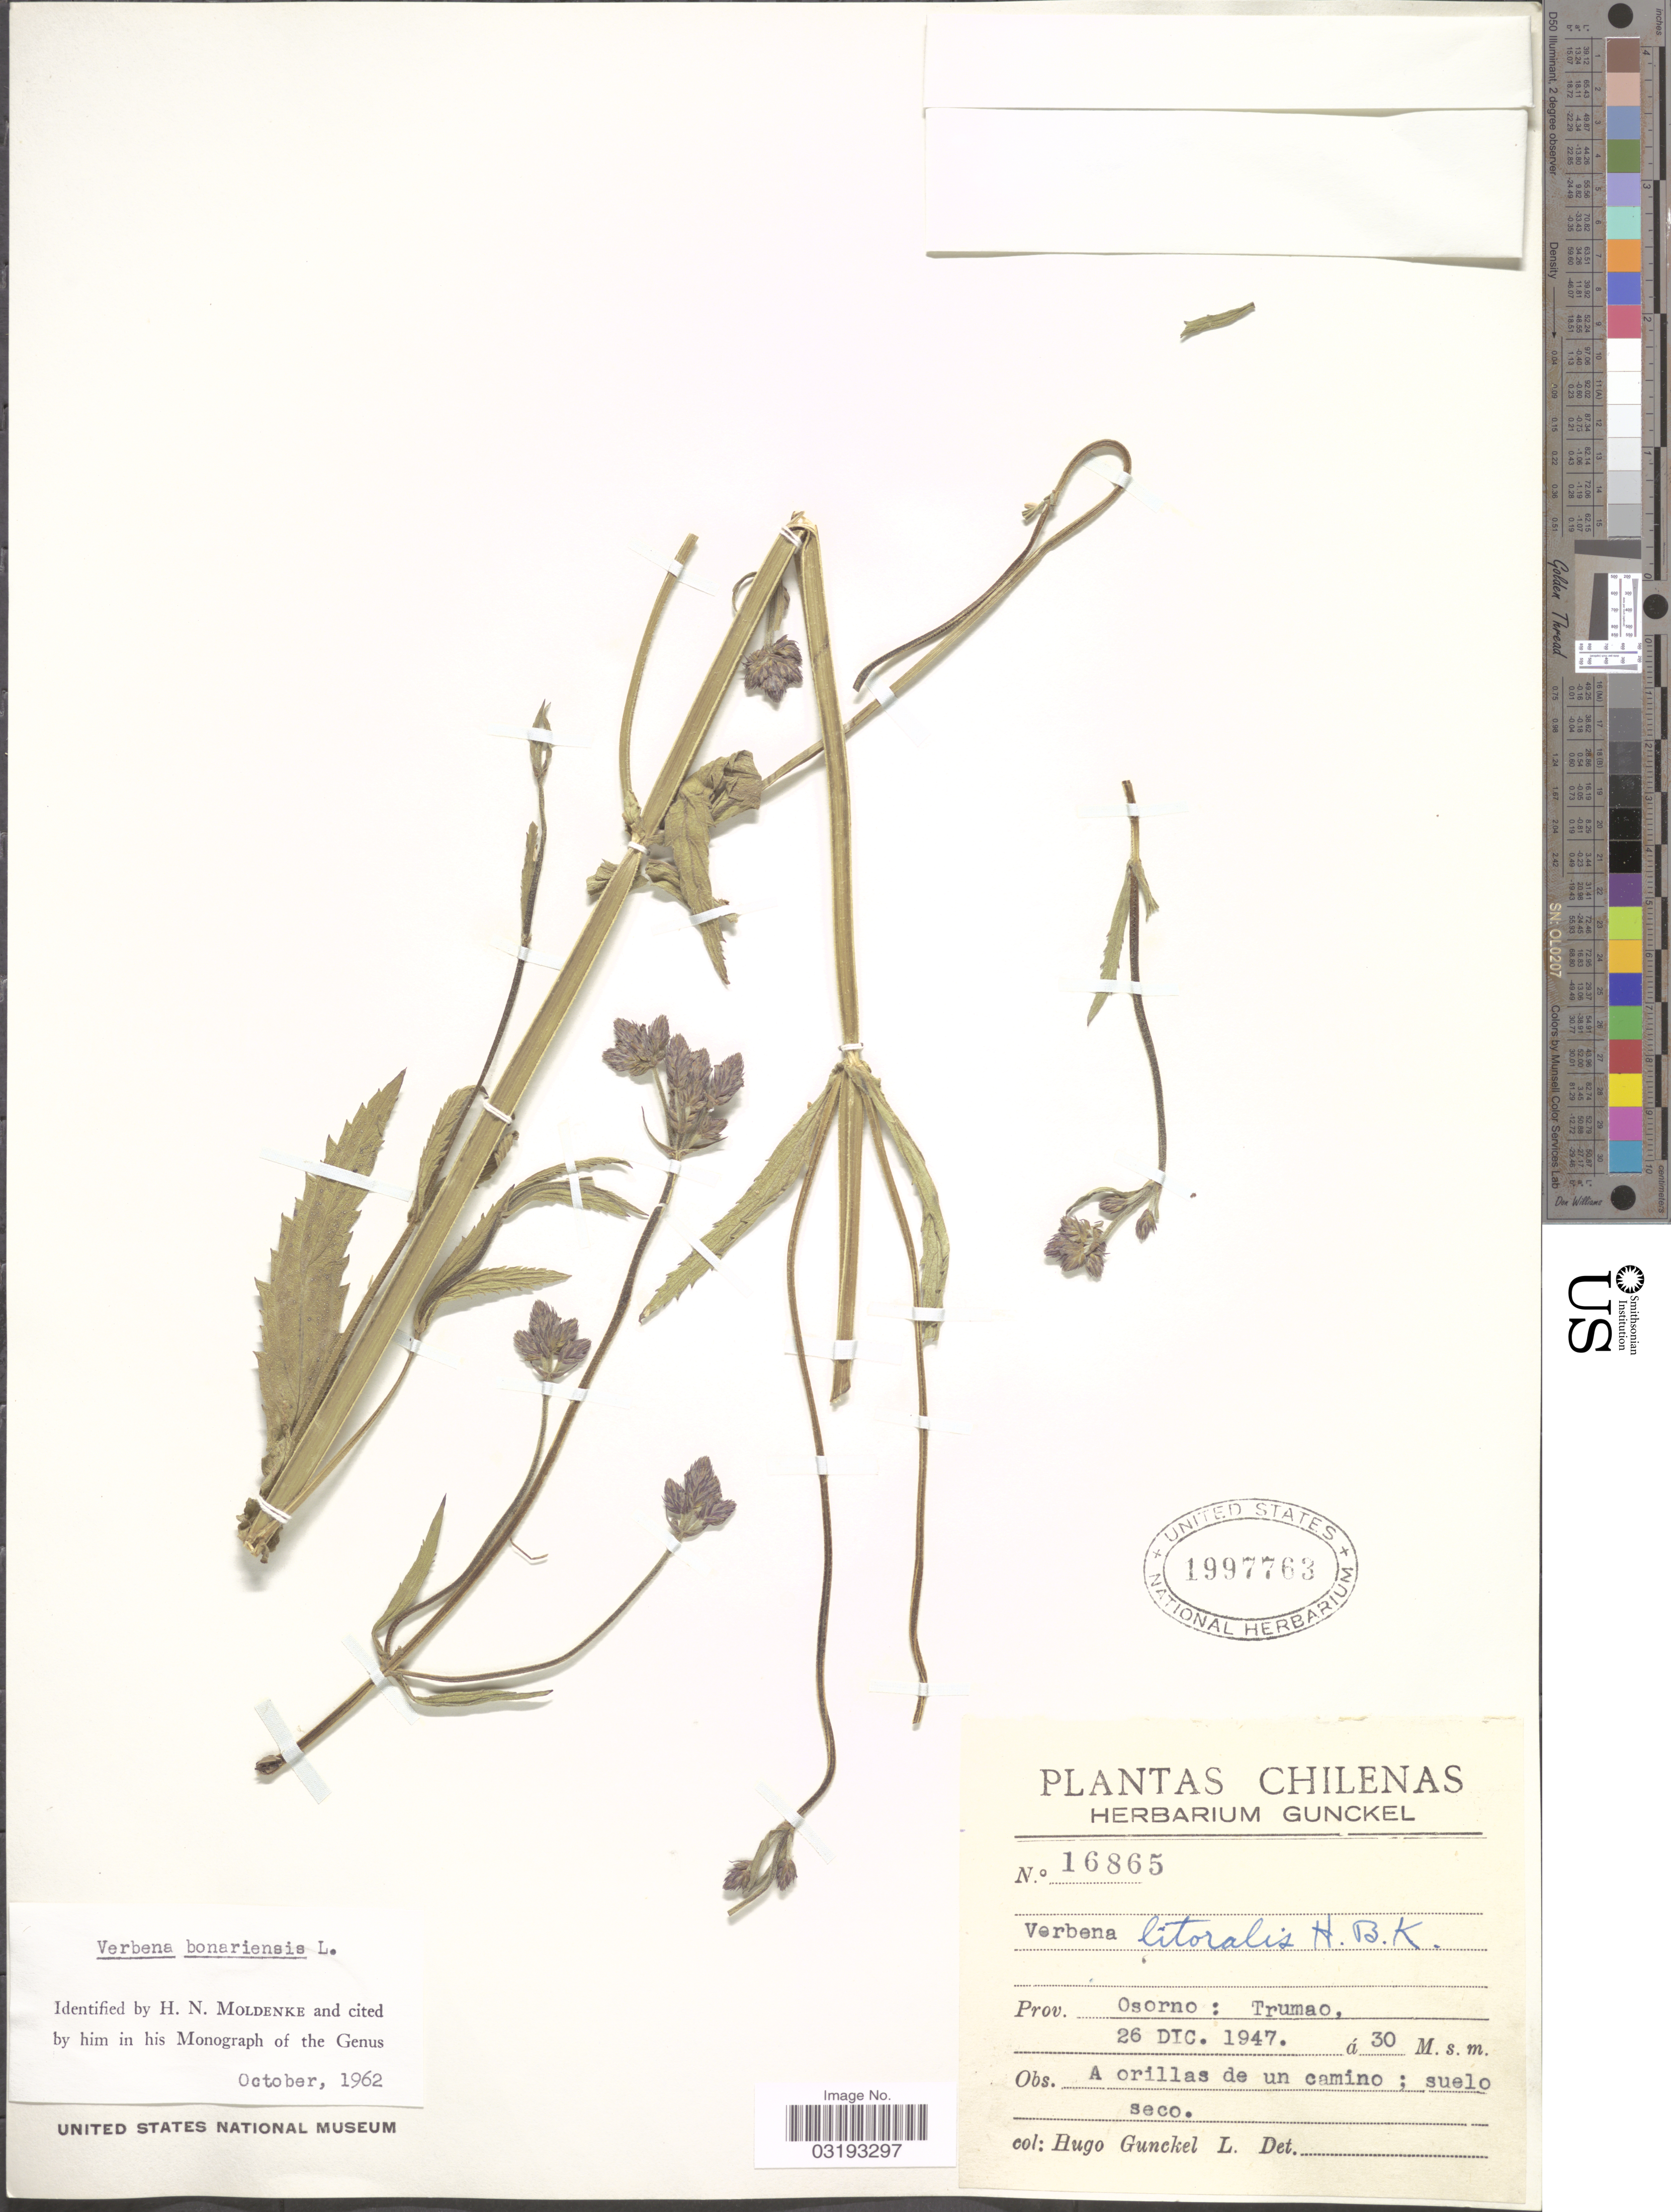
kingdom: Plantae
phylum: Tracheophyta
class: Magnoliopsida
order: Lamiales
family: Verbenaceae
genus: Verbena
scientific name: Verbena bonariensis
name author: L.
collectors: H. Gunckel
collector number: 16865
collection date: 1947-12-26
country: Chile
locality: Prov. Osorno: Trumao.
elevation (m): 30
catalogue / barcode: US 1997763